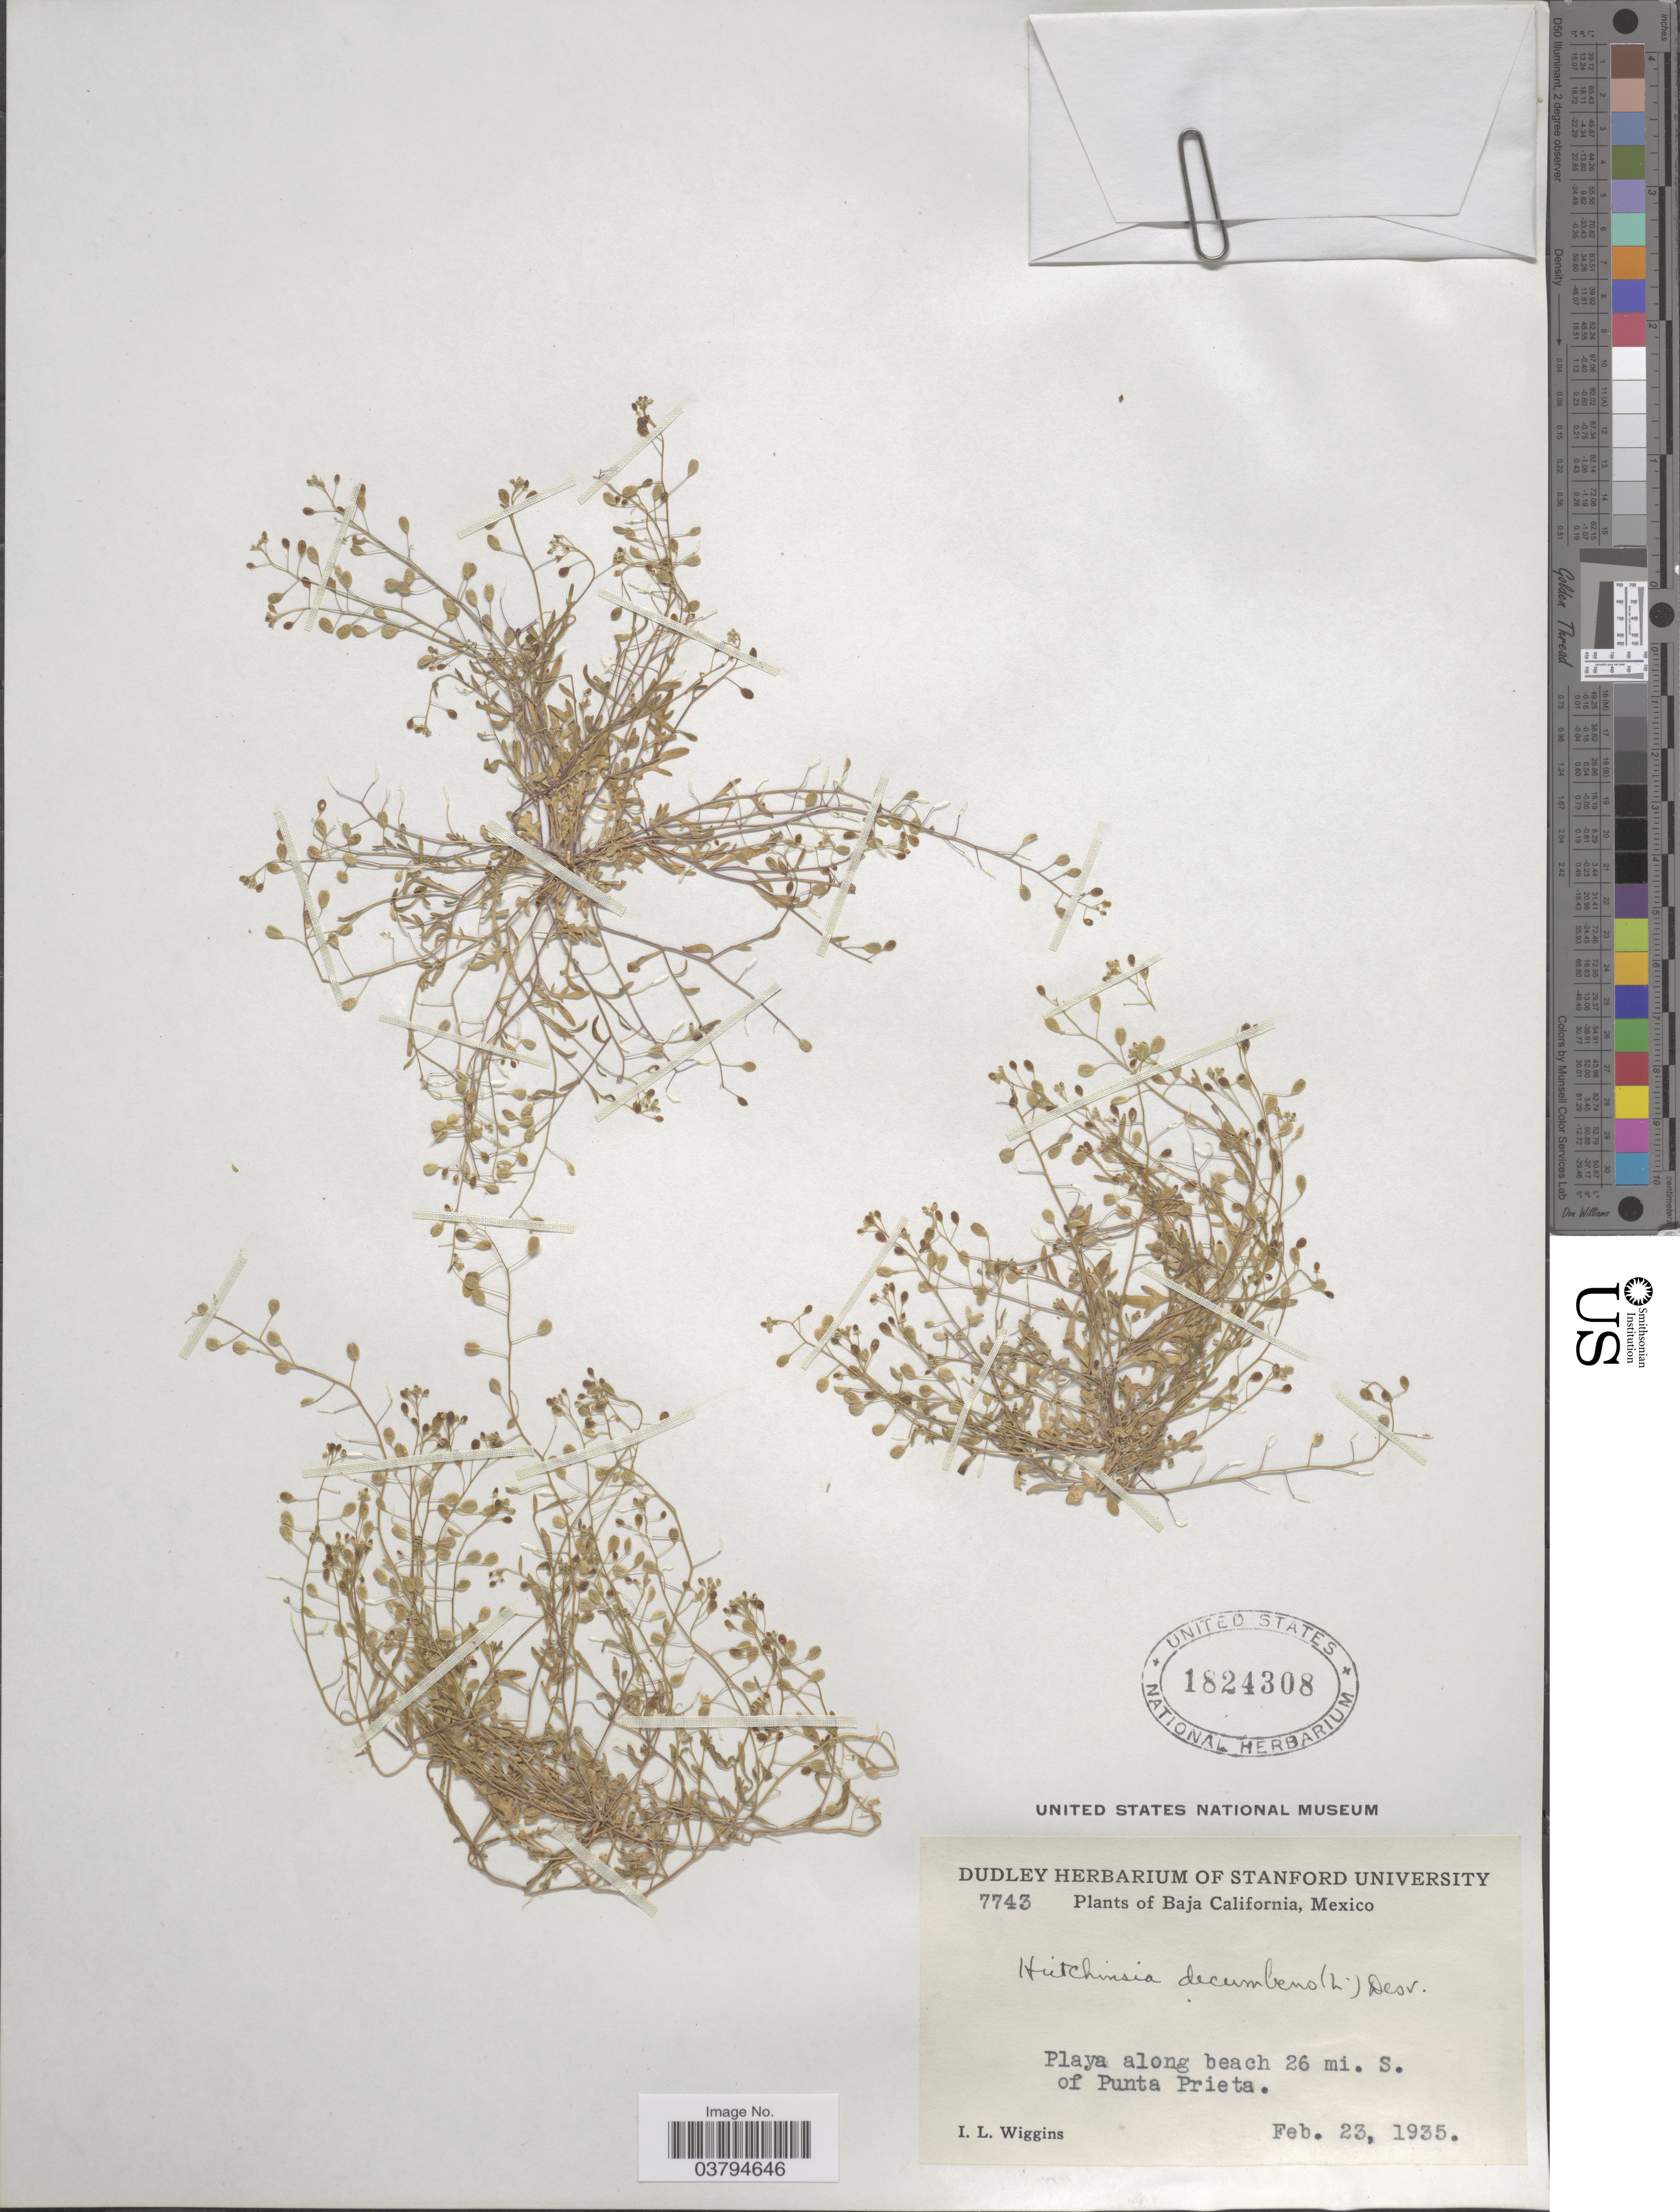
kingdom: Plantae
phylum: Tracheophyta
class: Magnoliopsida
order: Brassicales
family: Brassicaceae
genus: Hornungia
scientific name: Hornungia procumbens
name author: (L.) Hayek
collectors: I. L. Wiggins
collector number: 7743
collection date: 1935-02-23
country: Mexico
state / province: Baja California Norte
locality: Playa along beach 26 mi. S. of Punta Prieta.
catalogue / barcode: US 1824308